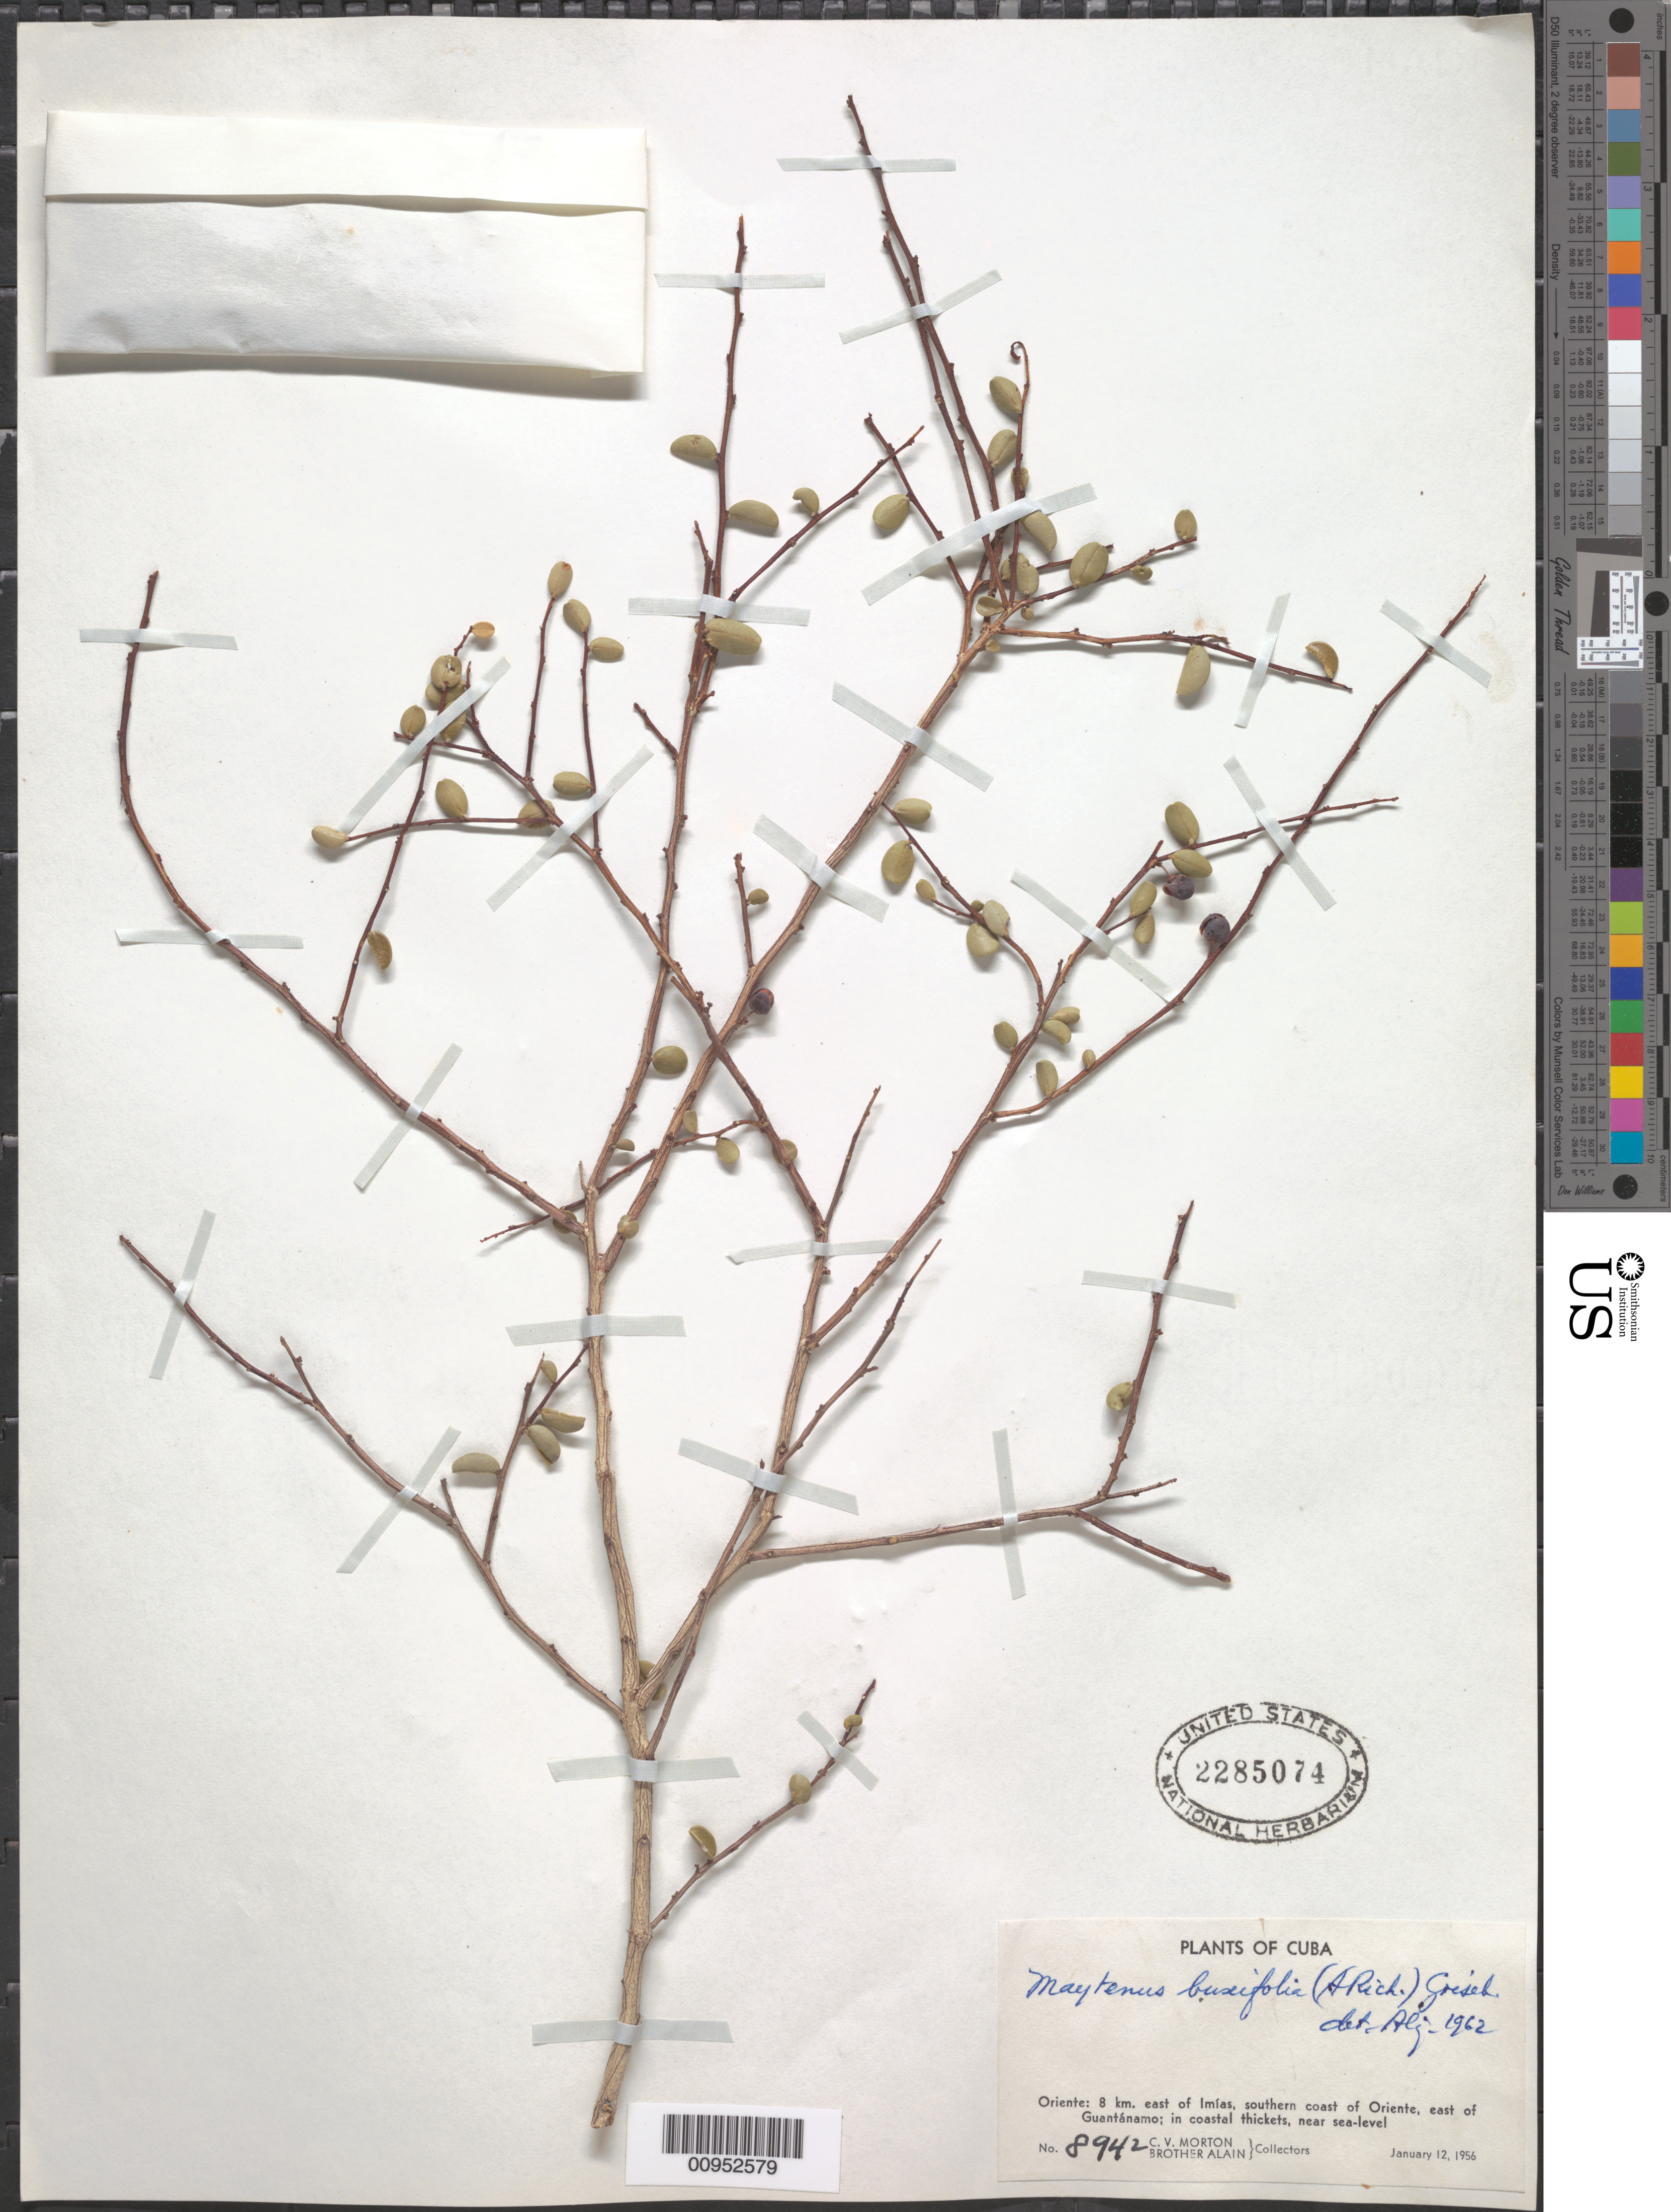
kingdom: Plantae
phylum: Tracheophyta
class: Magnoliopsida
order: Celastrales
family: Celastraceae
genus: Maytenus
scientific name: Maytenus buxifolia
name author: (A. Rich.) Griseb.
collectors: C. V. Morton & A. H. Liogier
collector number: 8942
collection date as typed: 12 Jan 1956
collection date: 1956-01-12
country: Cuba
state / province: Guantanamo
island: Cuba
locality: Imías, 8 km E, southern coast of Oriente, east of Guantánamo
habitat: Coastal thickets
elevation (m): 0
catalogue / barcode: US 2285074